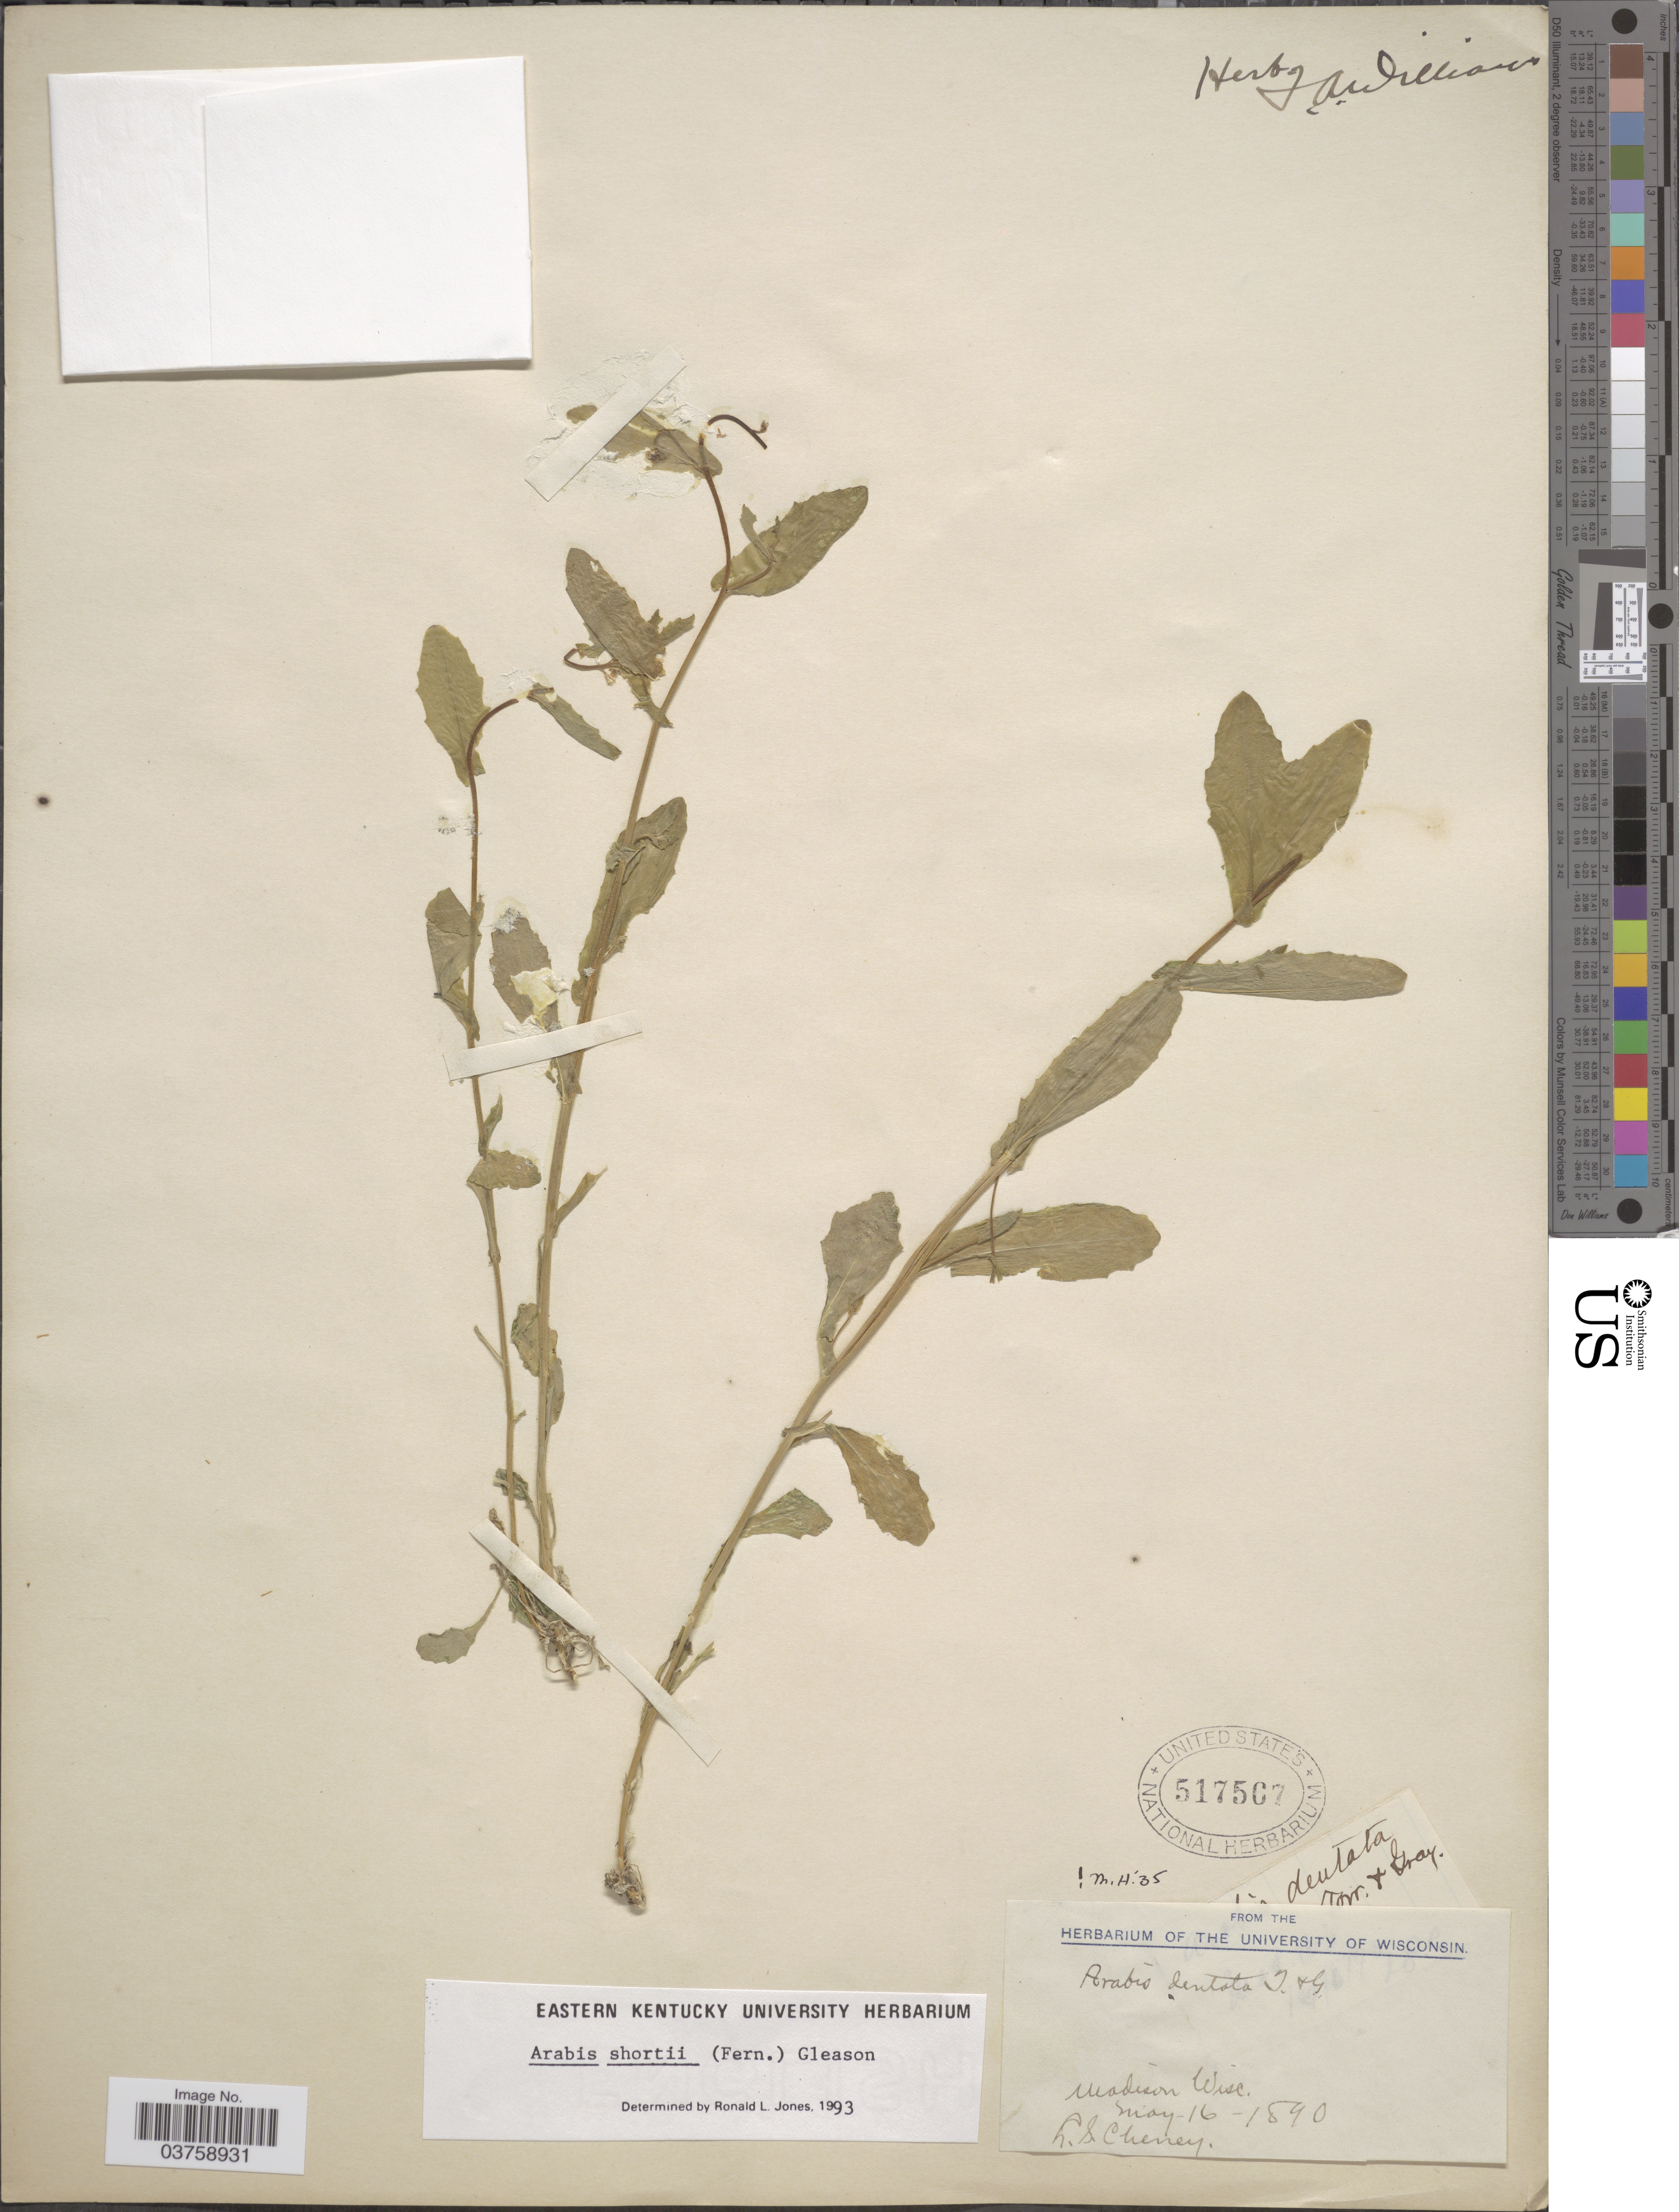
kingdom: Plantae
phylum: Tracheophyta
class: Magnoliopsida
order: Brassicales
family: Brassicaceae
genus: Arabis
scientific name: Arabis shortii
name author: (Fernald) Gleason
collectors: L. Cheney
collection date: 1890-05-16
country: United States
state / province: Wisconsin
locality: Madison.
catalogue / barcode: US 517567